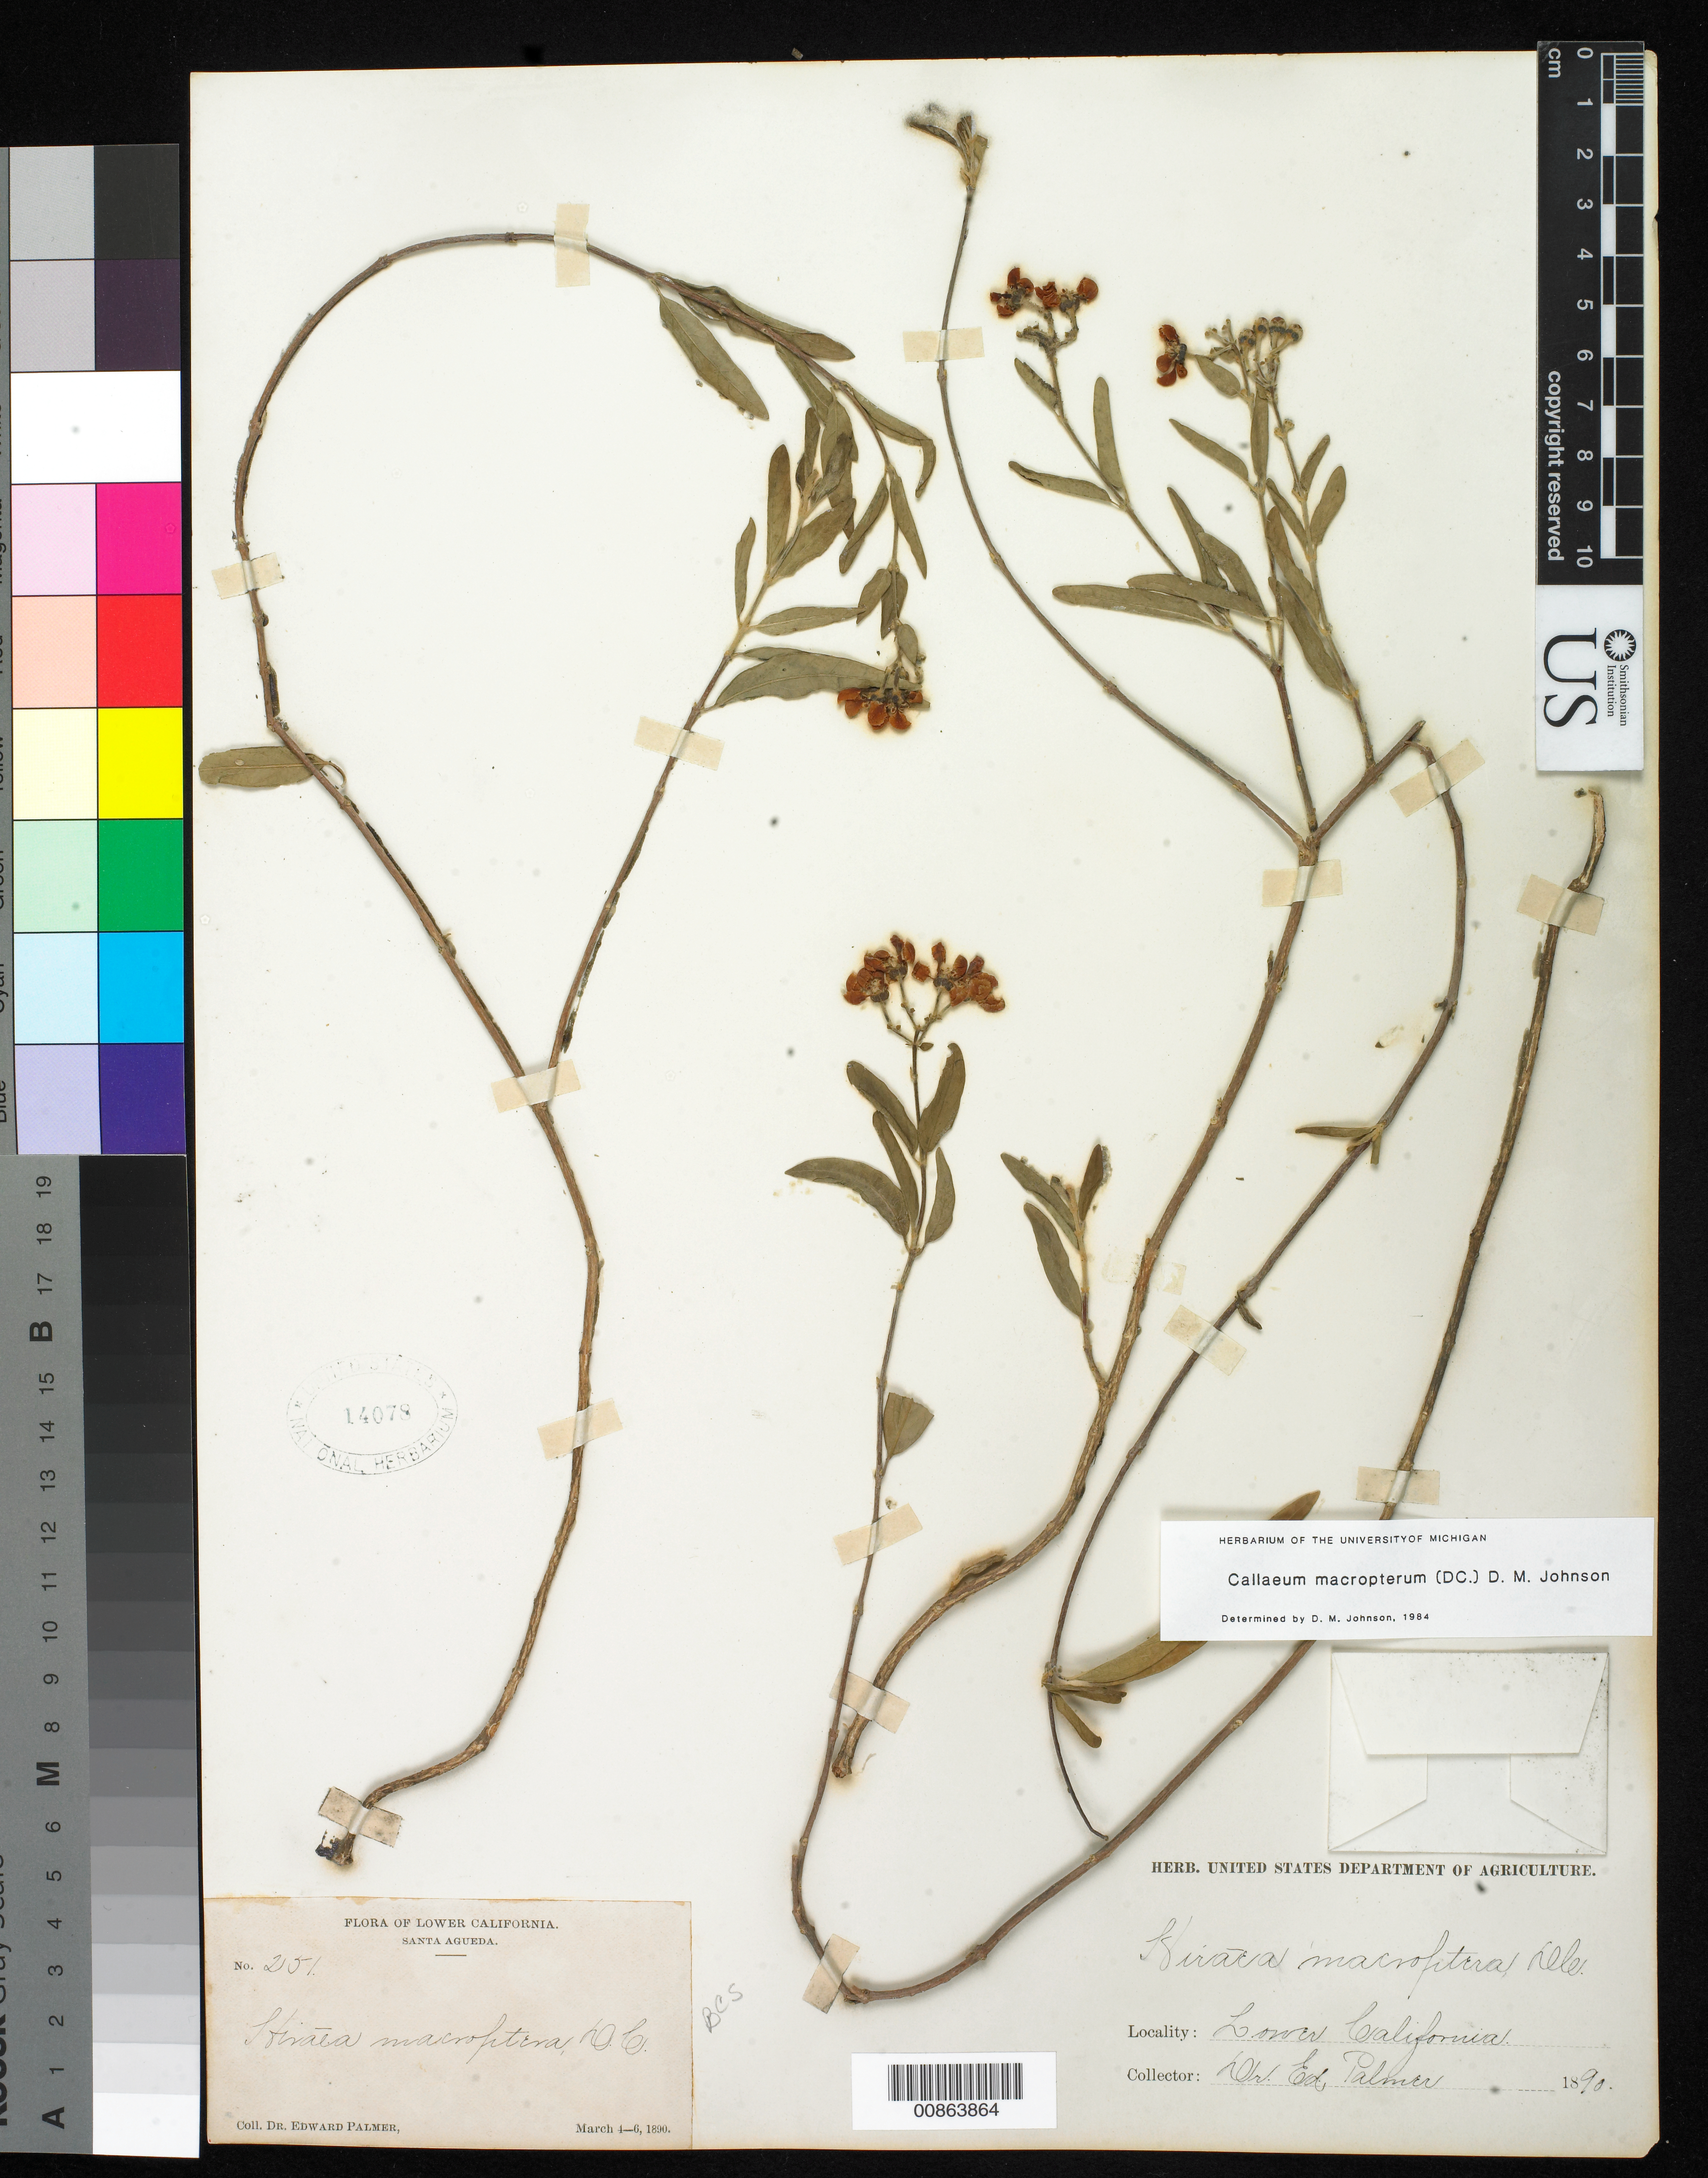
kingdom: Plantae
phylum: Tracheophyta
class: Magnoliopsida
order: Malpighiales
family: Malpighiaceae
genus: Callaeum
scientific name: Callaeum macropterum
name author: (Moc. & Sessé ex DC.) D.M. Johnson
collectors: E. Palmer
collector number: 251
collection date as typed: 04 Mar 1890 to 06 Mar 1890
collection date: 1890-03-04/1890-03-06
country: Mexico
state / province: Baja California Sur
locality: Santa Agueda, Baja California Sur.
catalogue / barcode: US 14078